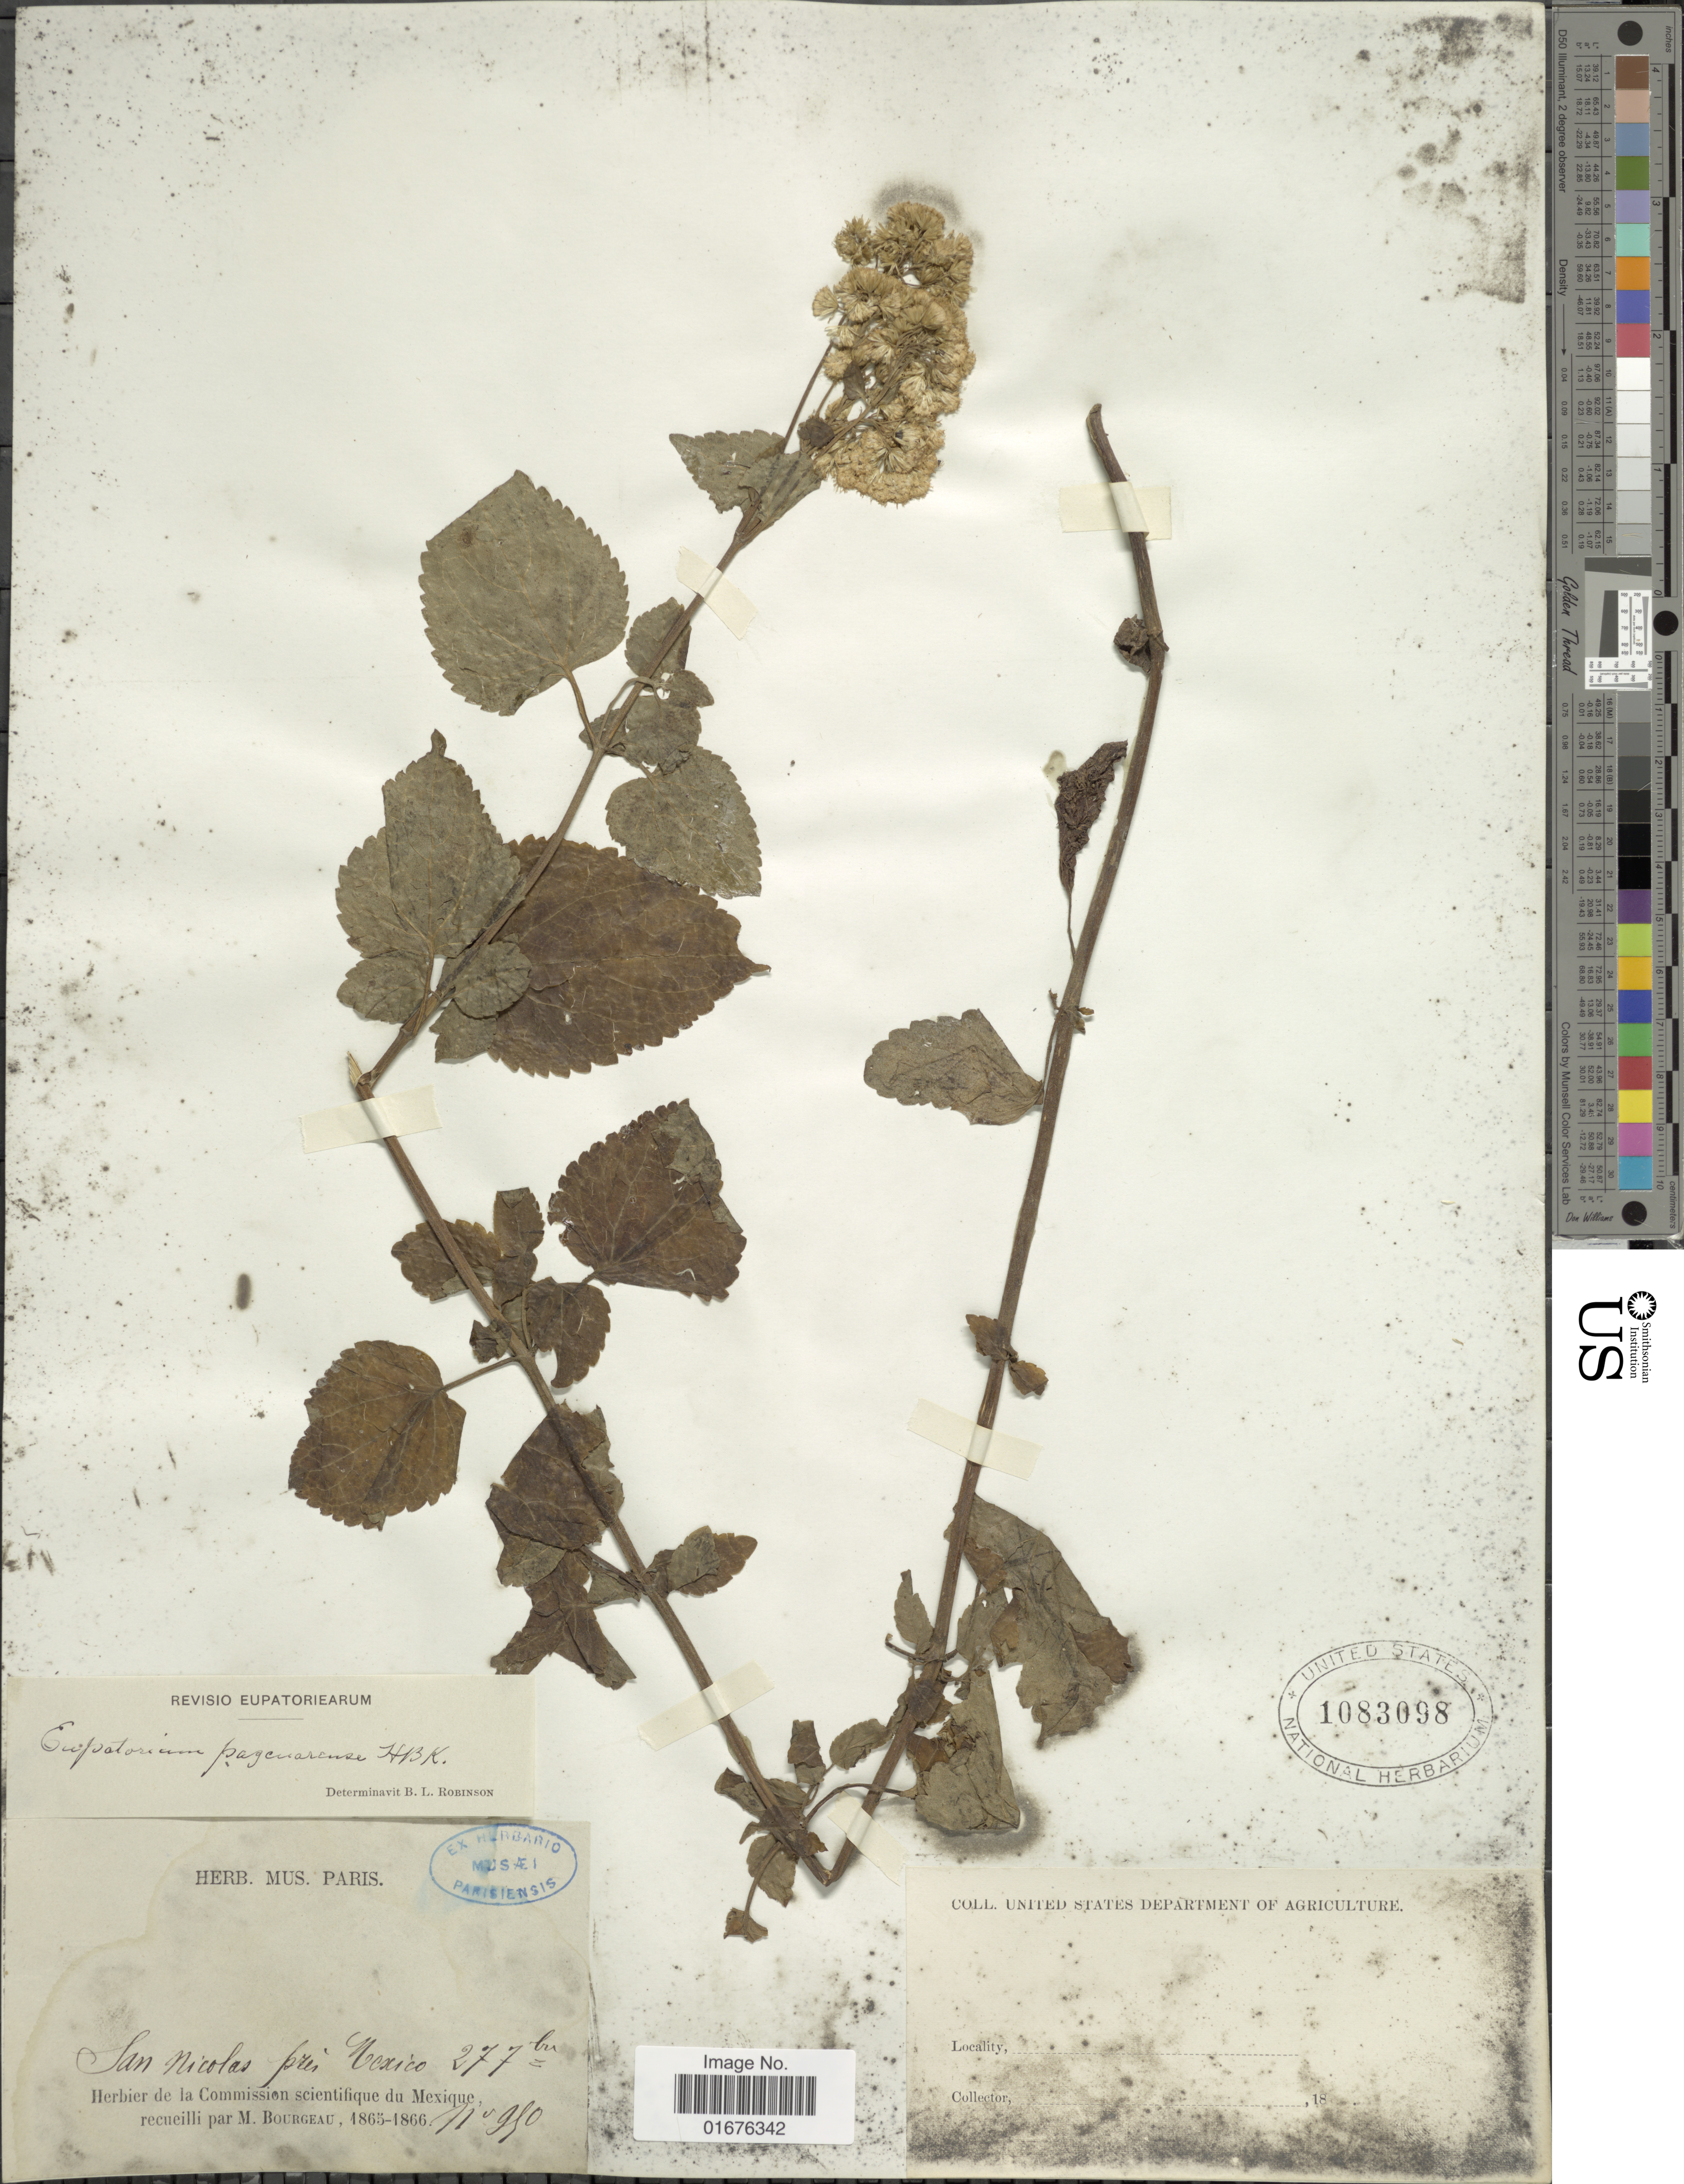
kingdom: Plantae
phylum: Tracheophyta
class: Magnoliopsida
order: Asterales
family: Asteraceae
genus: Ageratina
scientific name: Ageratina pazcuarensis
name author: (Kunth) R.M. King & H. Rob.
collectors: M. Bourgeau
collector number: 980*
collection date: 1865-09-27/1866-09-27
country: Mexico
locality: San Nicolas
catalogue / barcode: US 1083098